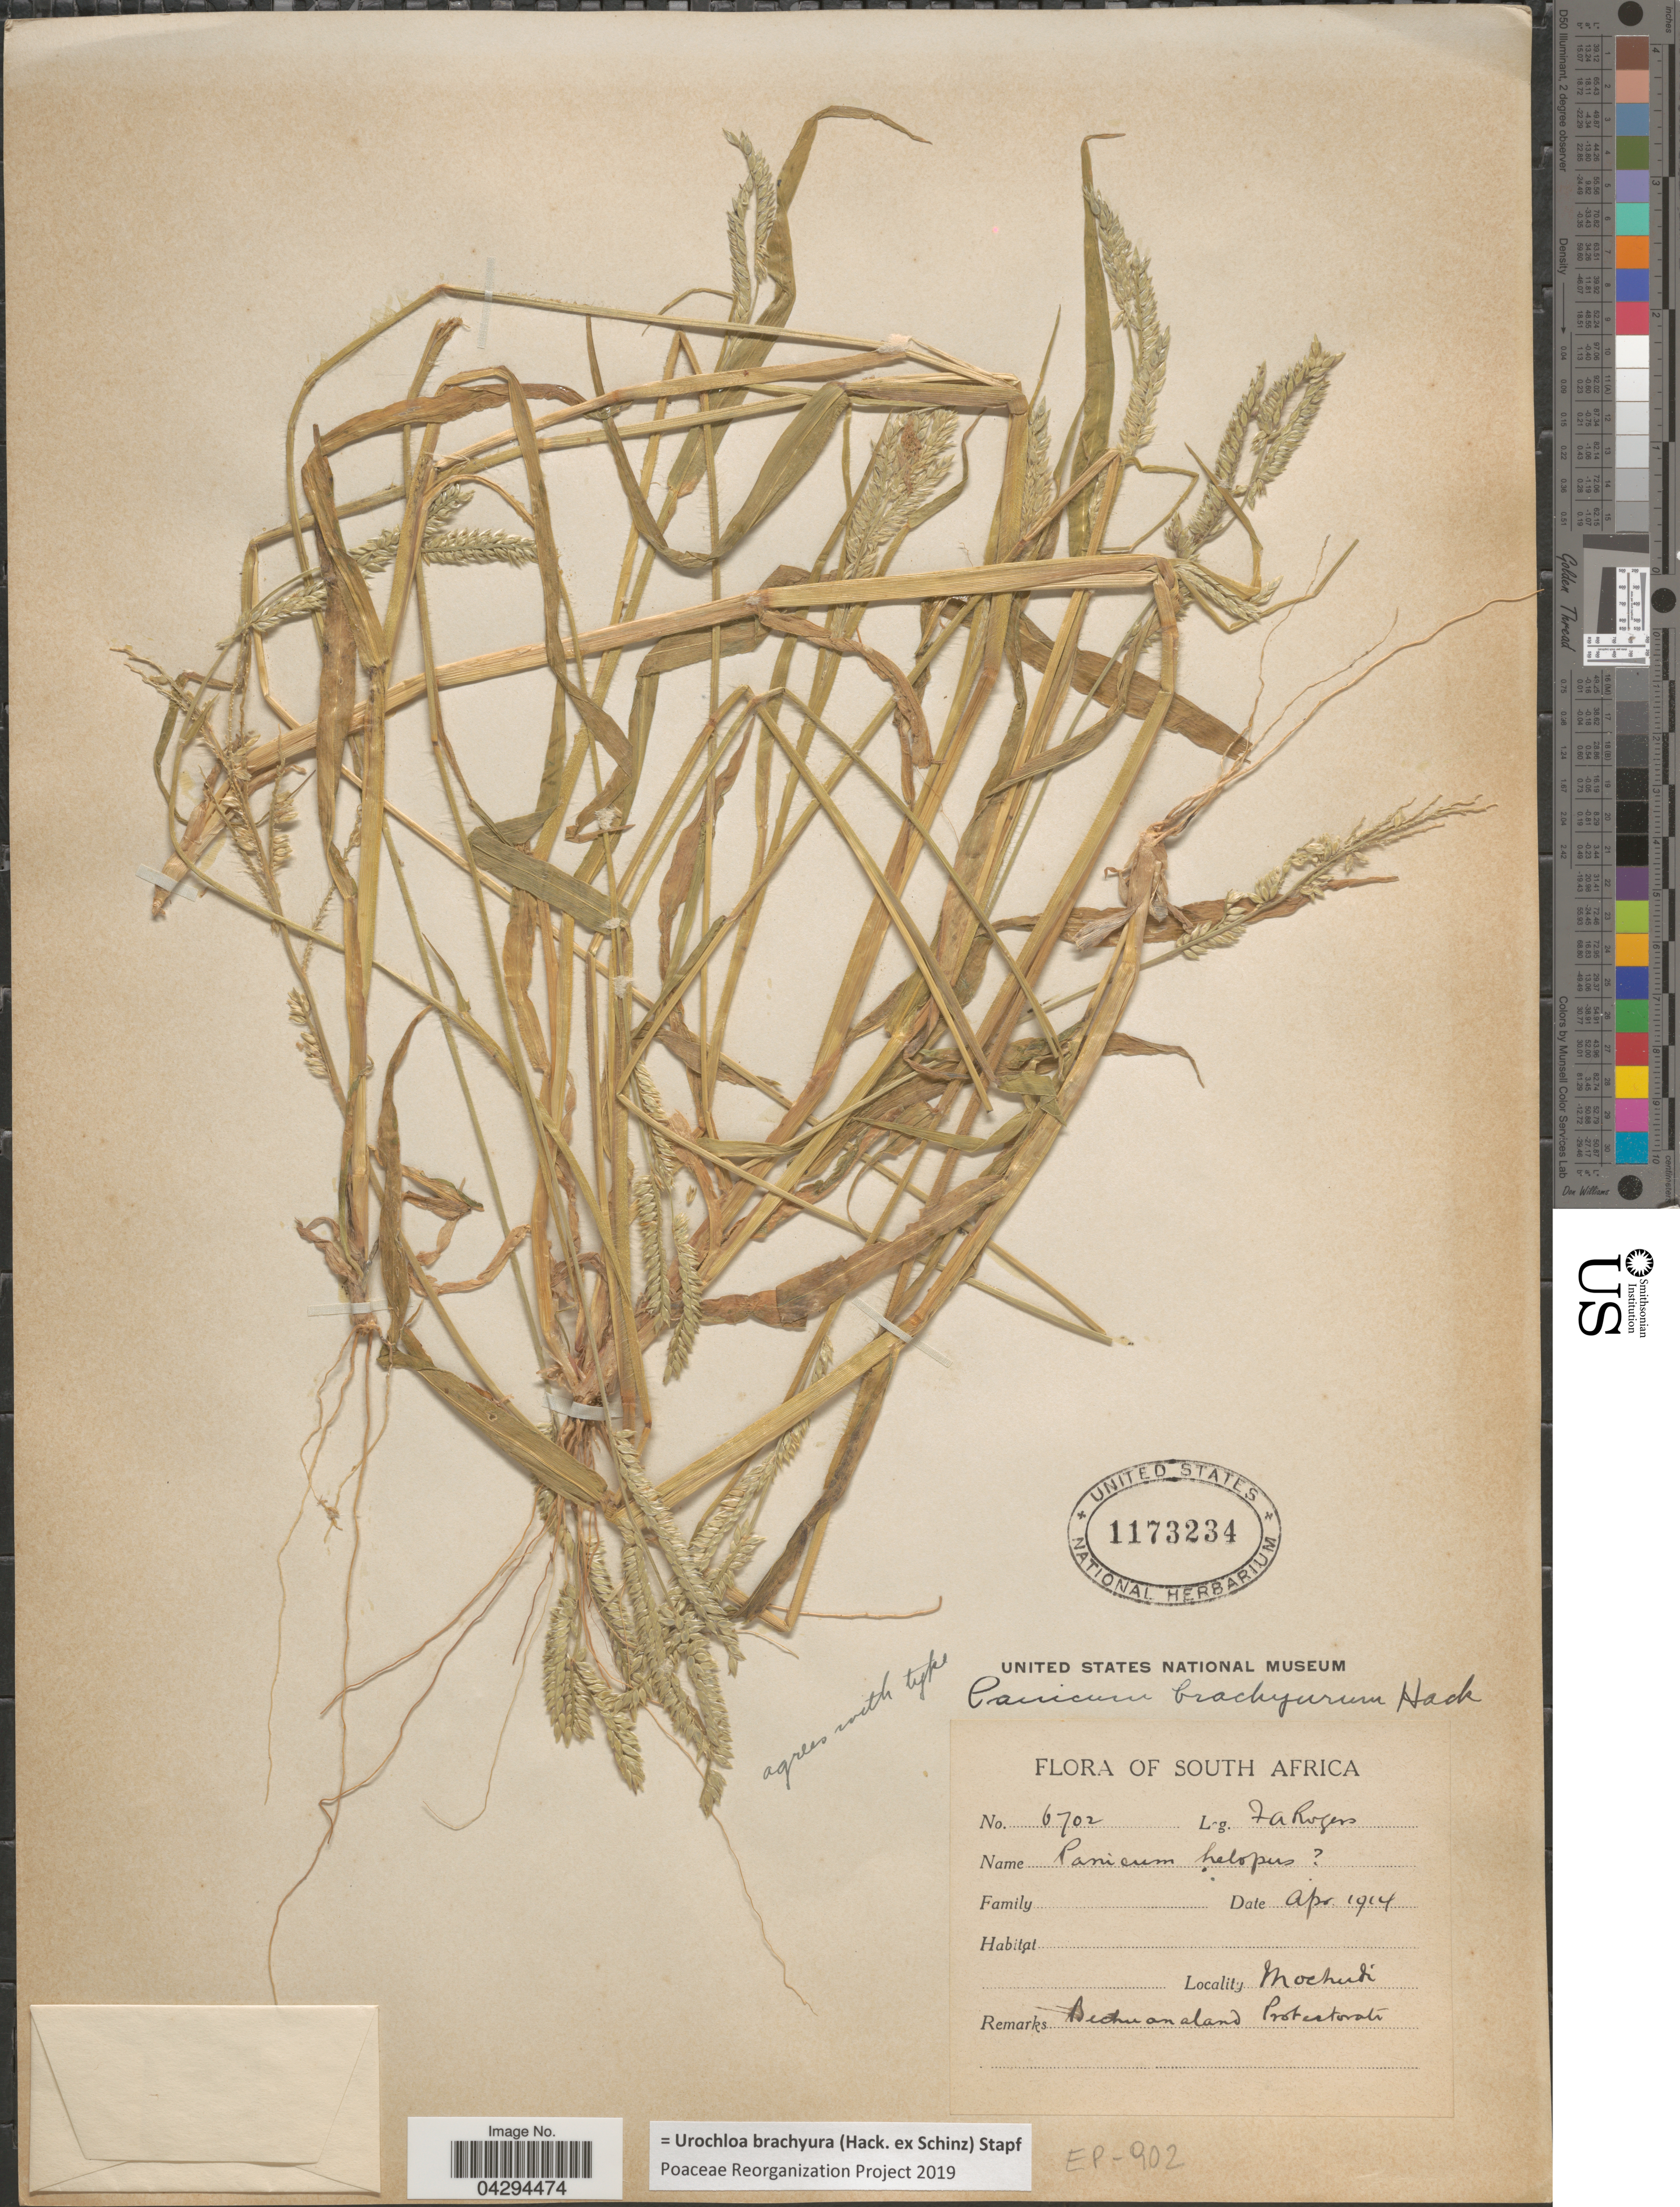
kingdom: Plantae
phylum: Tracheophyta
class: Liliopsida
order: Poales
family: Poaceae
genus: Urochloa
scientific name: Urochloa brachyura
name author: Hack. ex Schinz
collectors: F. A. Rogers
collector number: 6702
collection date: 1914-04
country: South Africa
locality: Mochudi. Bechuanaland Protectorate.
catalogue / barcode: US 1173234